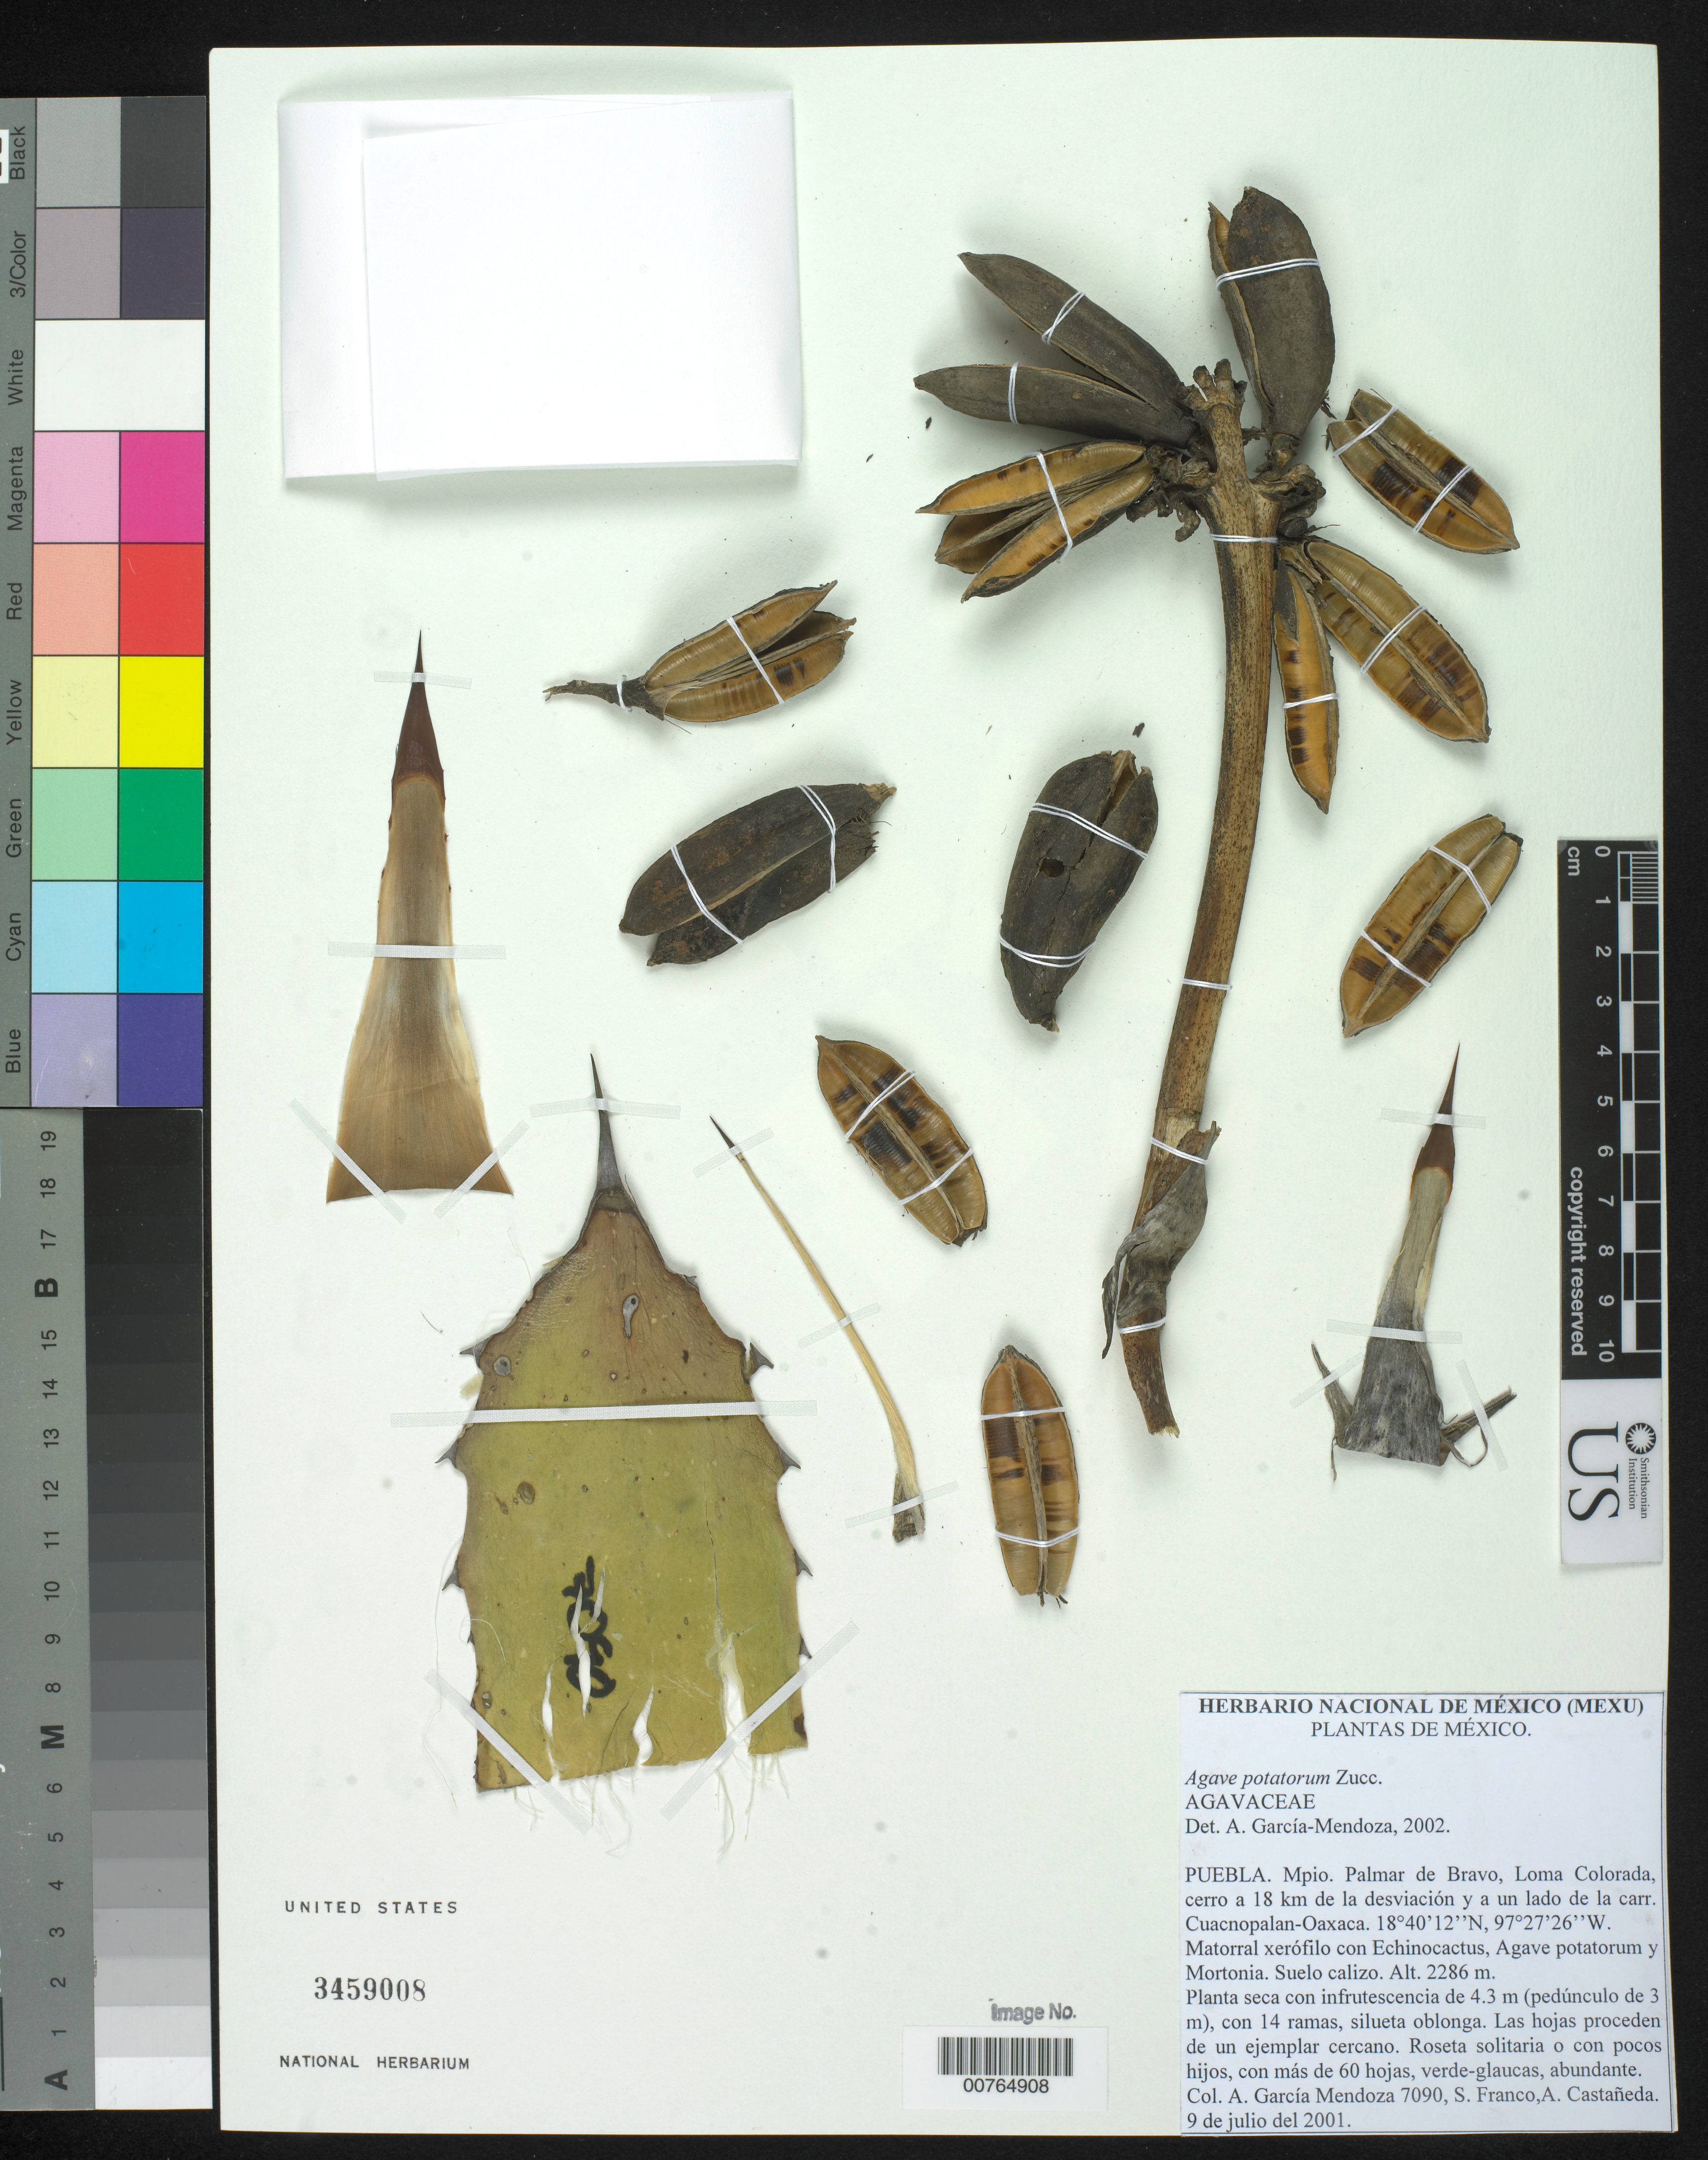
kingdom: Plantae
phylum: Tracheophyta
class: Liliopsida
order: Asparagales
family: Asparagaceae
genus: Agave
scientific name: Agave potatorum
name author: Zucc.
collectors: A. García-Mendoza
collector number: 7090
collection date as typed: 09 Jul 2001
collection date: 2001-07-09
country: Mexico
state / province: Puebla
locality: Palmar de Bravo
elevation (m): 2170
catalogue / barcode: US 3459008